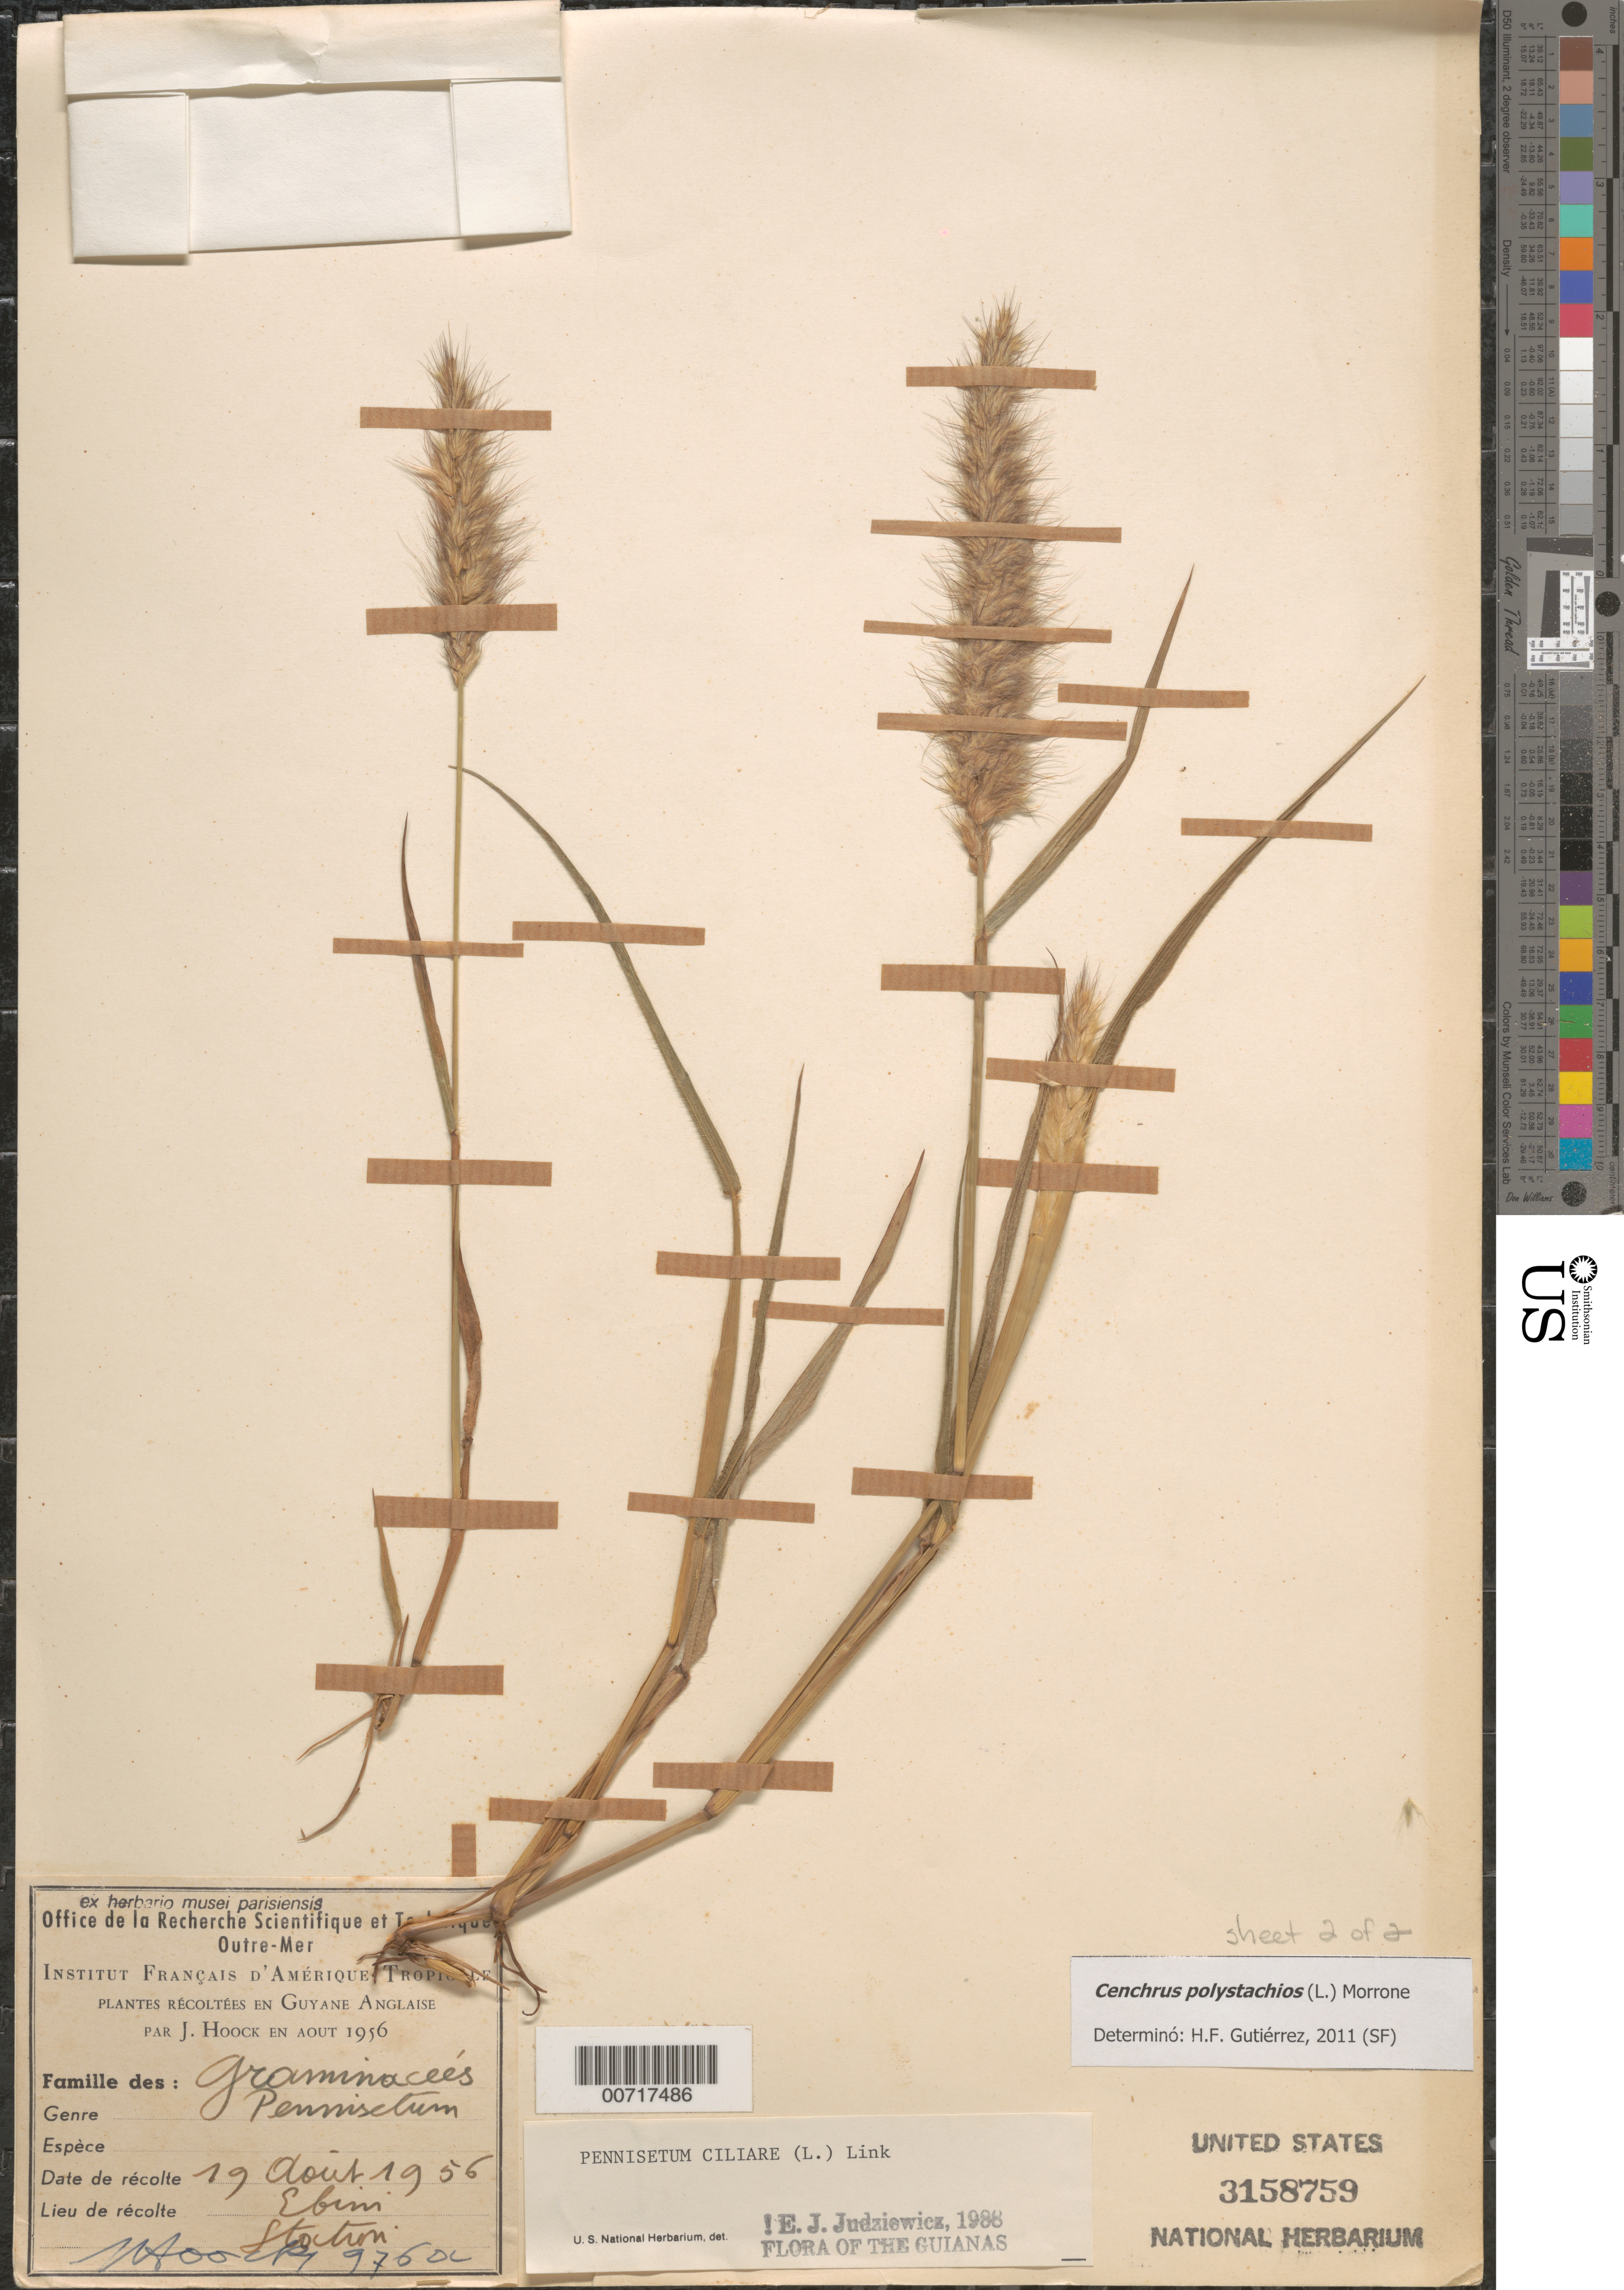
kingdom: Plantae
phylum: Tracheophyta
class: Liliopsida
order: Poales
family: Poaceae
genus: Cenchrus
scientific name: Cenchrus polystachios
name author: (L.) Morrone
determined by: Gutiérrez, H. F.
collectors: J. Hoock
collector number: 976 a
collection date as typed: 19-Aug-56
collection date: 1956-08-19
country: Guyana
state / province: U. Demerara-Berbice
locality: Ebini Station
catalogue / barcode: US 3158759